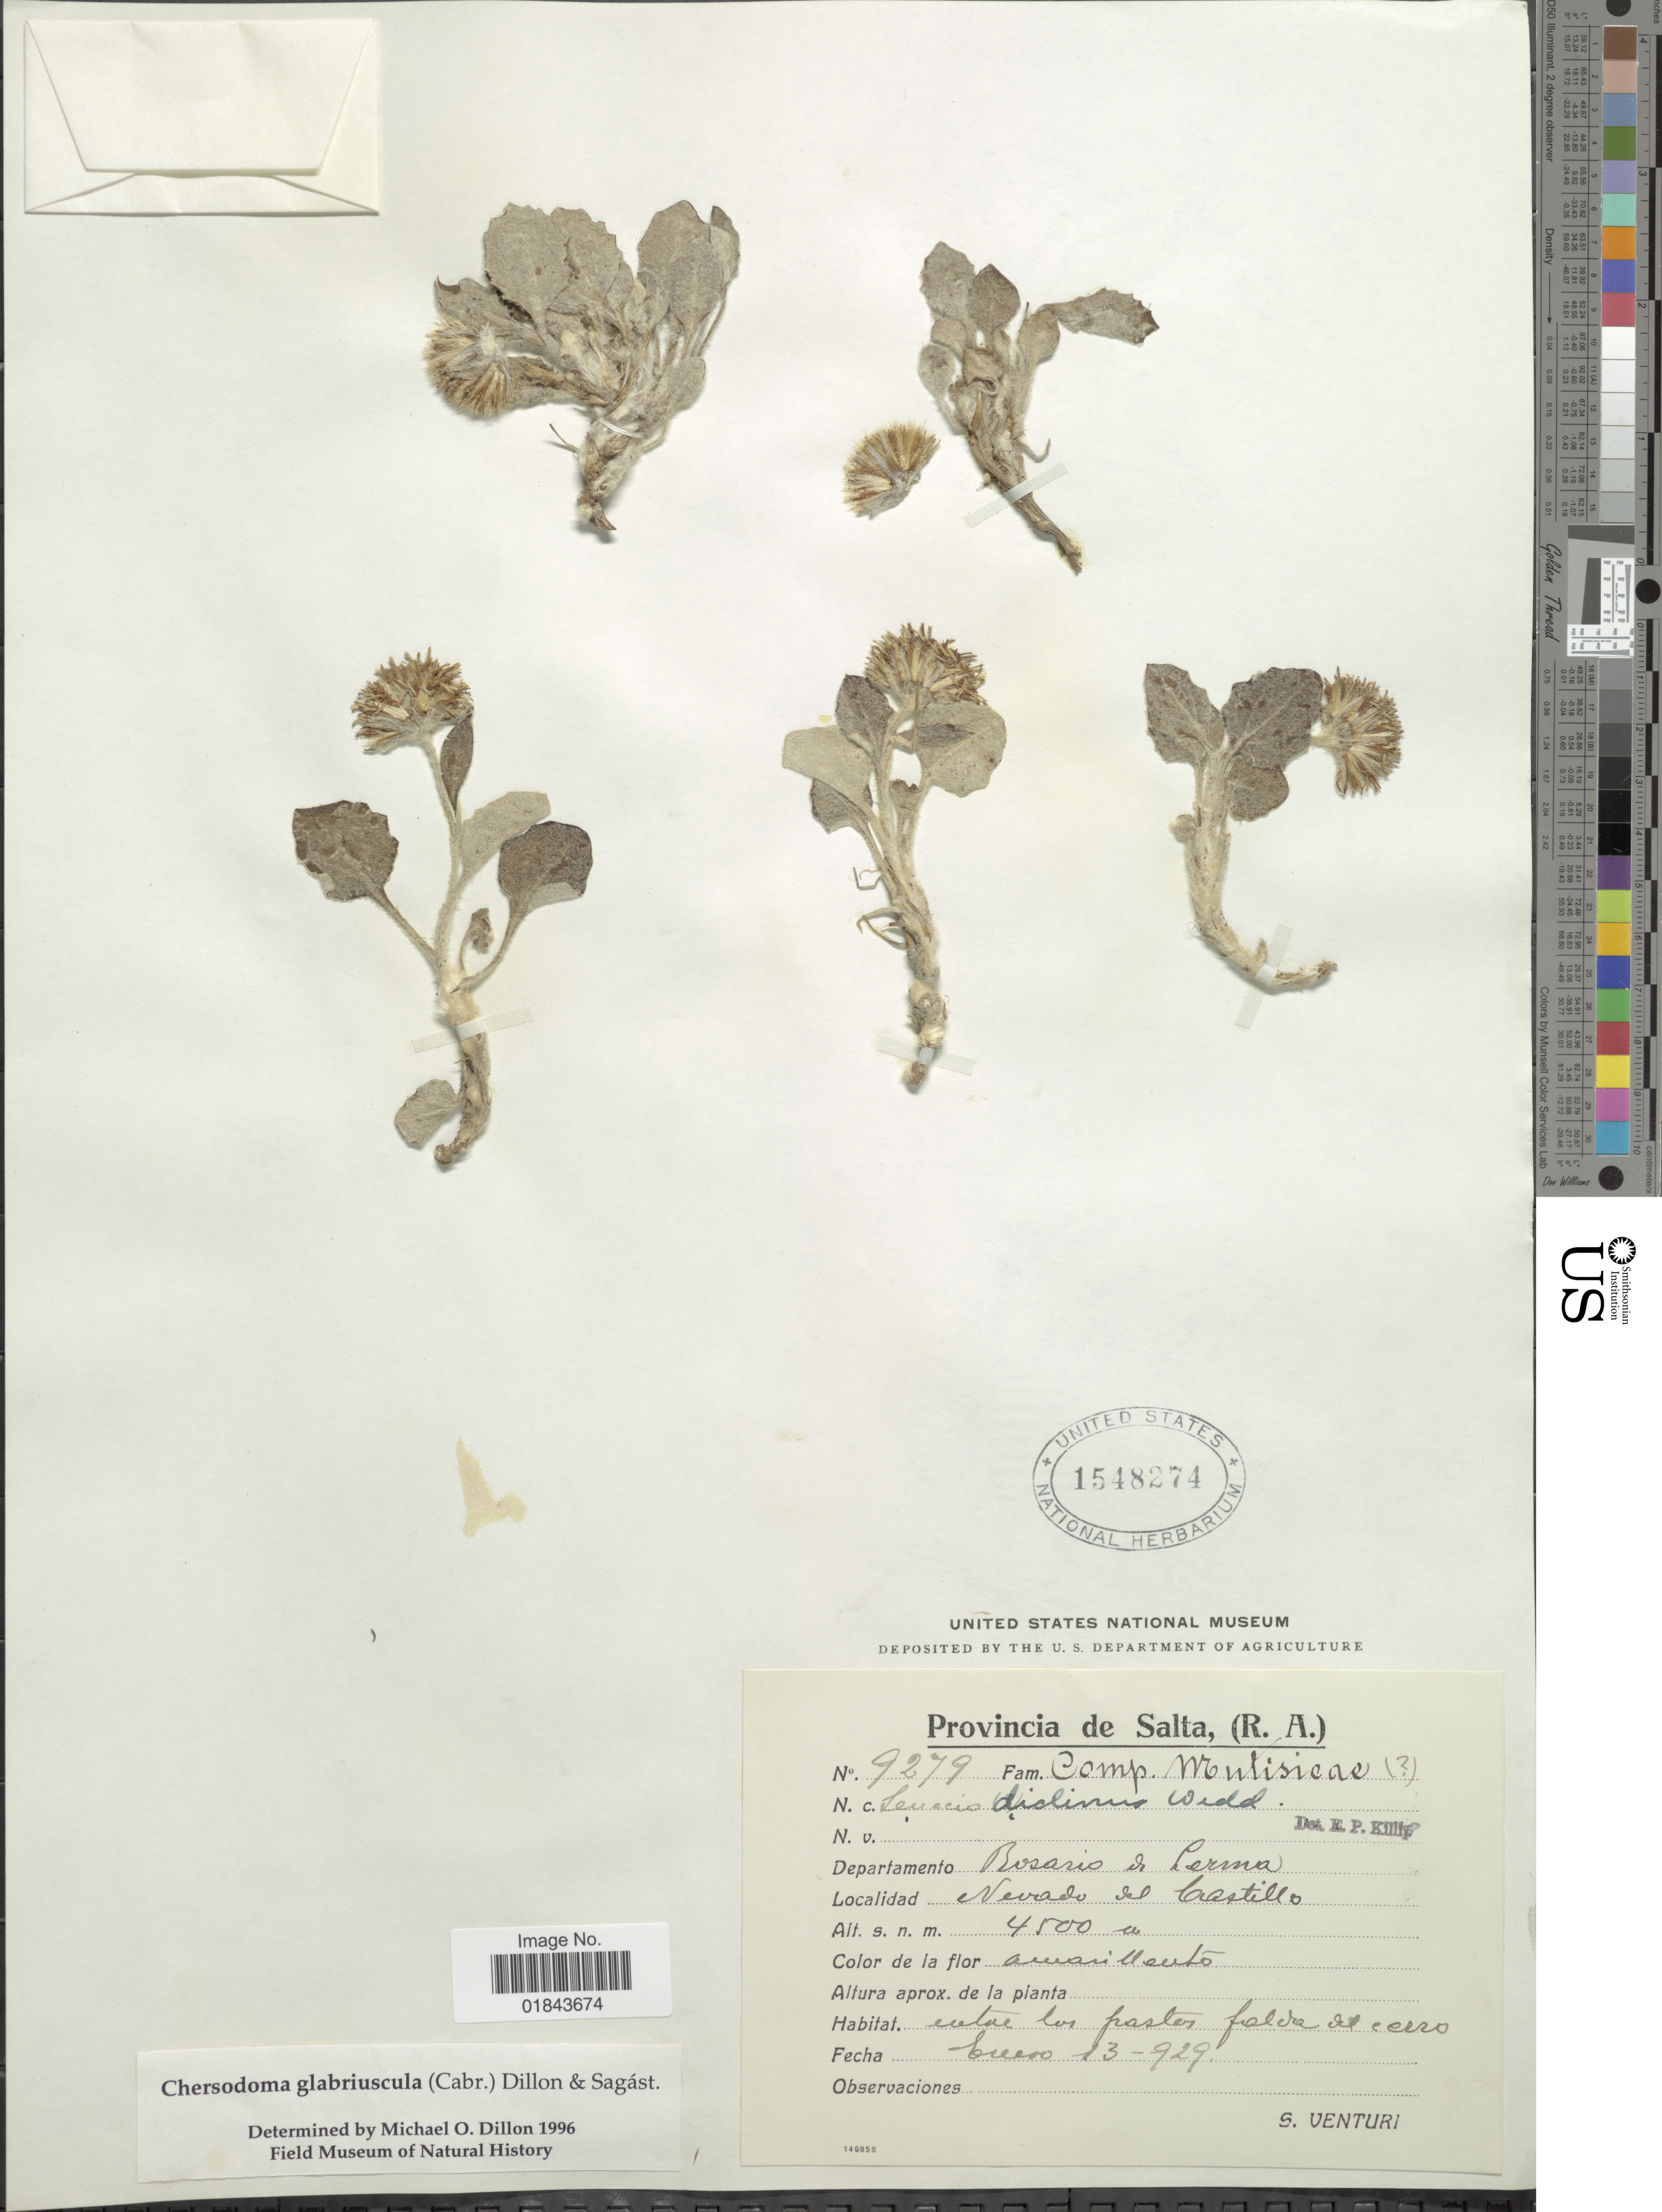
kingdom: Plantae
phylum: Tracheophyta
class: Magnoliopsida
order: Asterales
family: Asteraceae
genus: Chersodoma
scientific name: Chersodoma glabriuscula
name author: (Cabrera) M.O. Dillon & Sagást.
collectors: S. Venturi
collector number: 9279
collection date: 1929-01-13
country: Argentina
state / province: Salta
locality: Provincia de Salta, (R.A.), Departamento Rosario de Lerua, Nevado del Castillo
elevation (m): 4500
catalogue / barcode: US 1548274